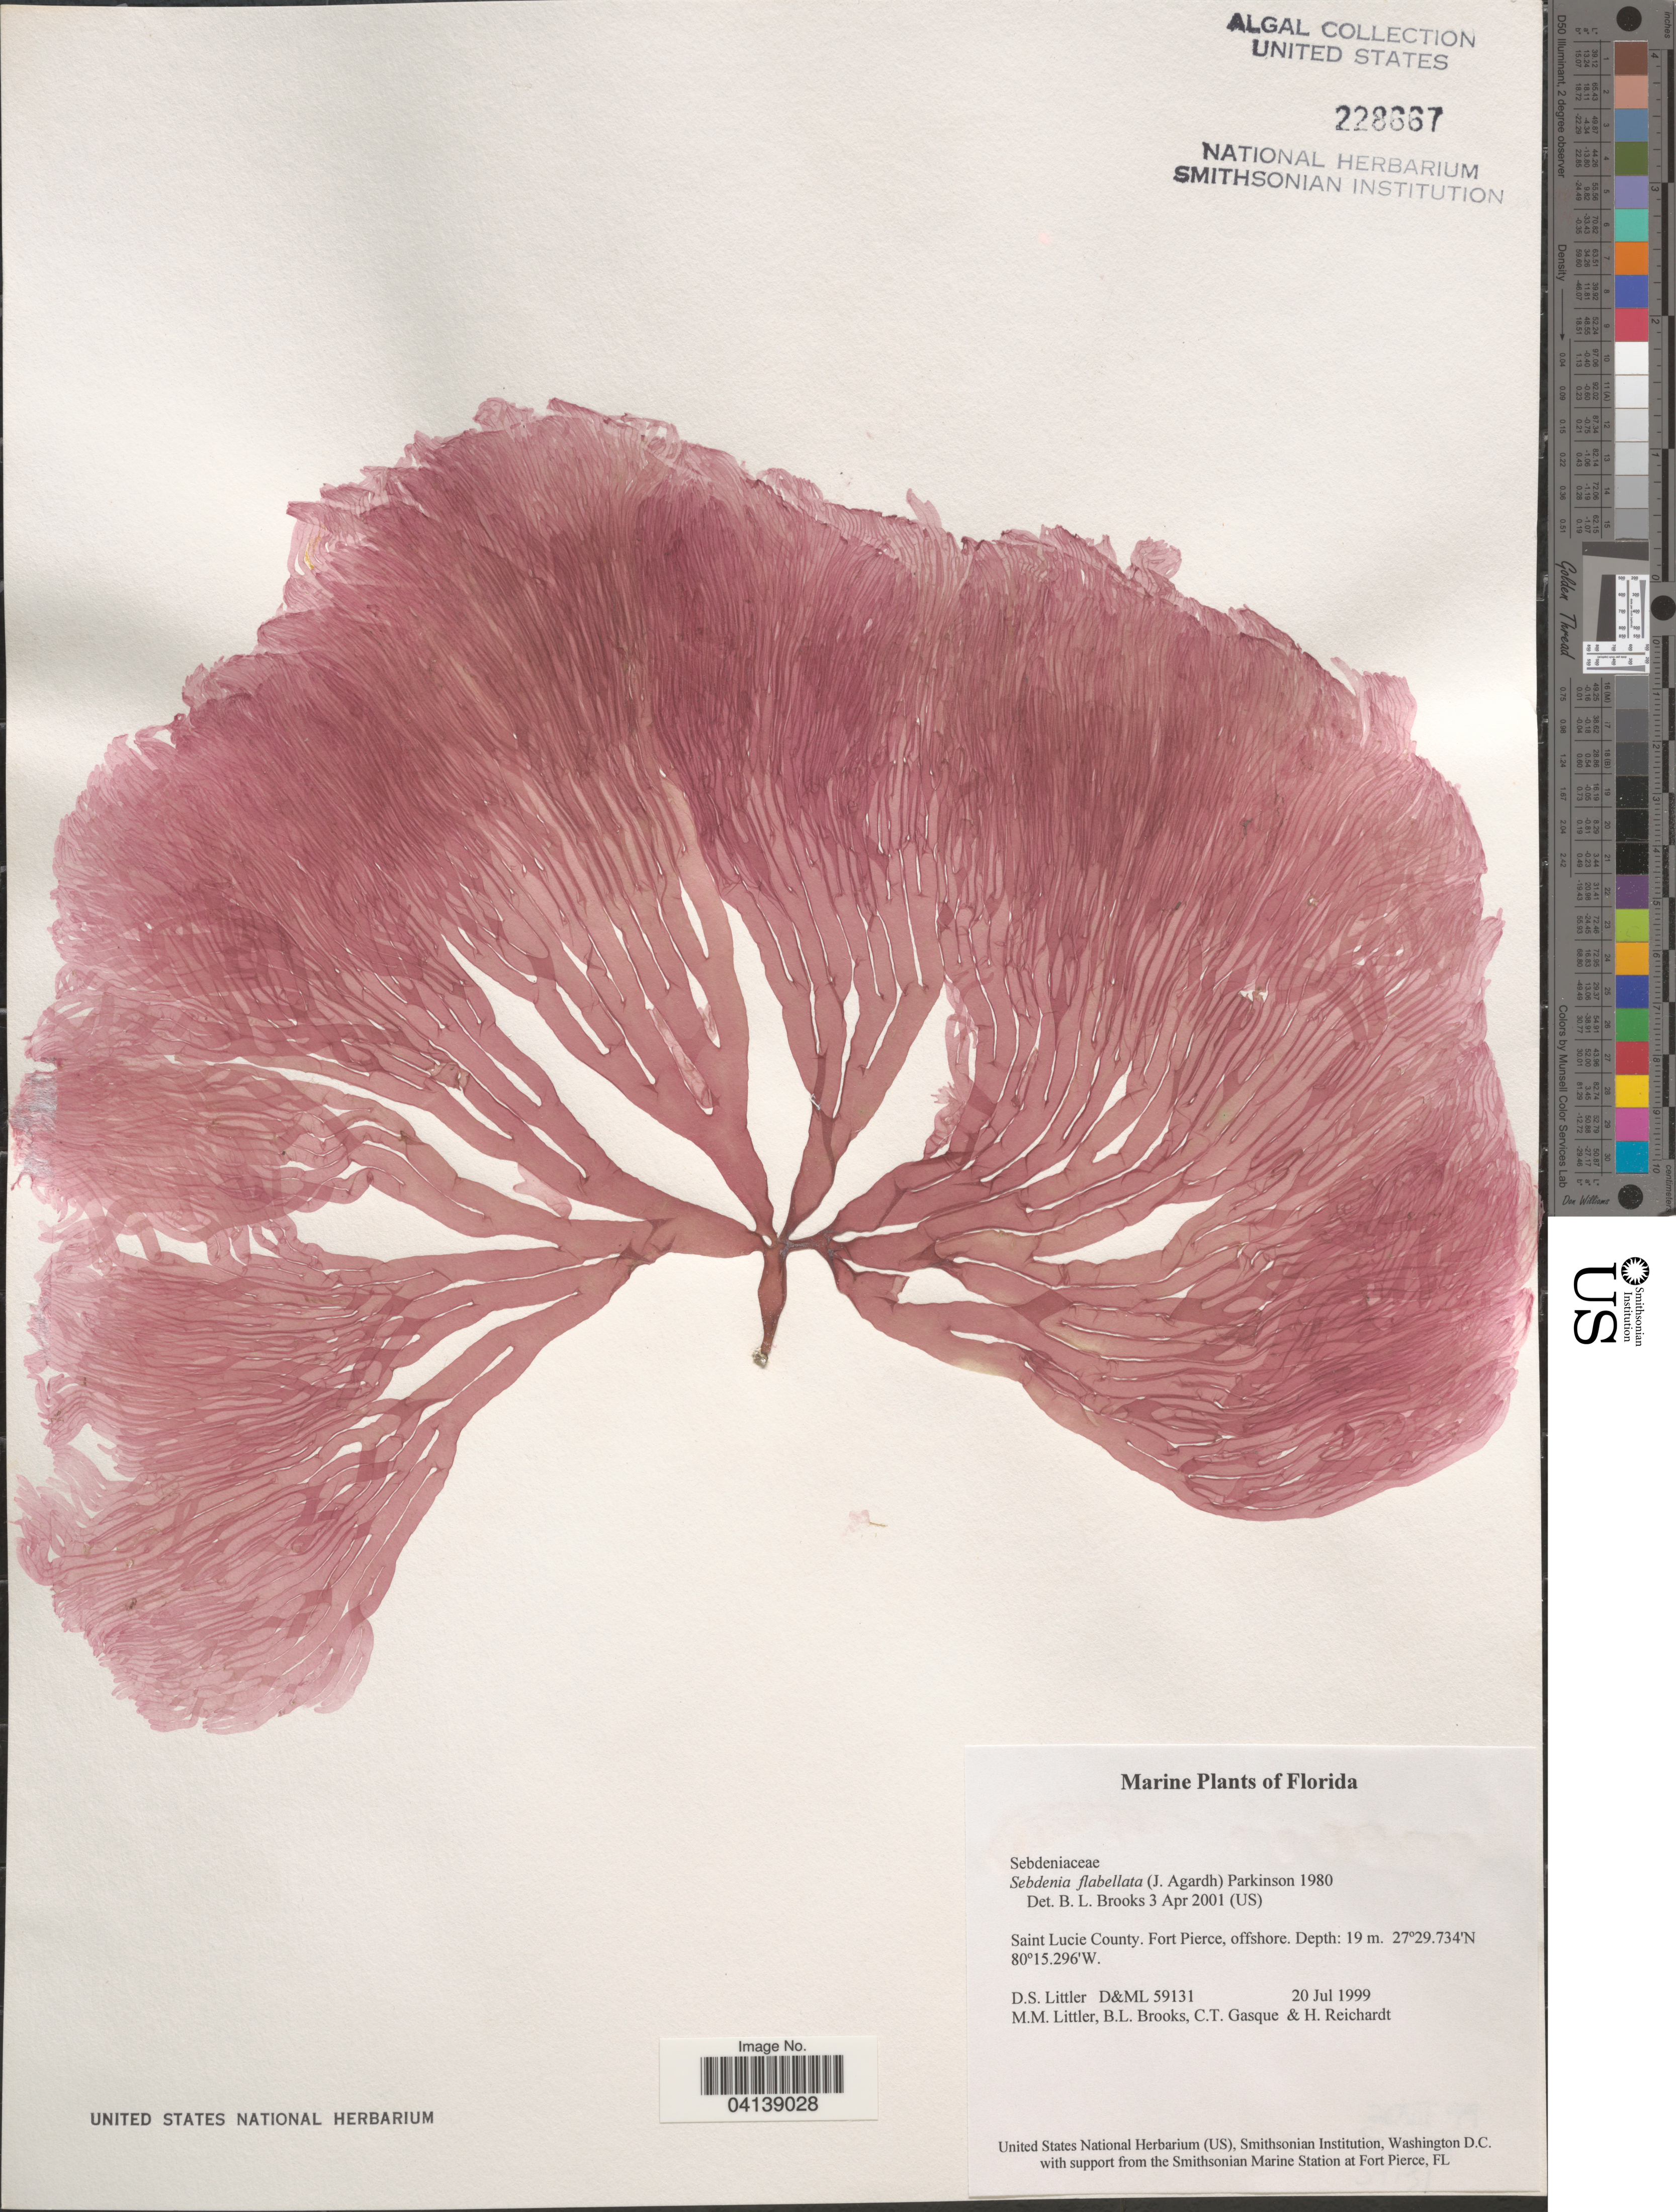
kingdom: Plantae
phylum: Rhodophyta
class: Florideophyceae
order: Sebdeniales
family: Sebdeniaceae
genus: Sebdenia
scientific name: Sebdenia flabellata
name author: (J. Agardh) P.G. Parkinson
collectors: D. S. Littler, B. Brooks, C. Gasque & H. W. Reichardt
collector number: D&ML 59131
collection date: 1999-07-20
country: United States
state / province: Florida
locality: Saint Lucie County. Fort Pierce, offshore.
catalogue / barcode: US 228667